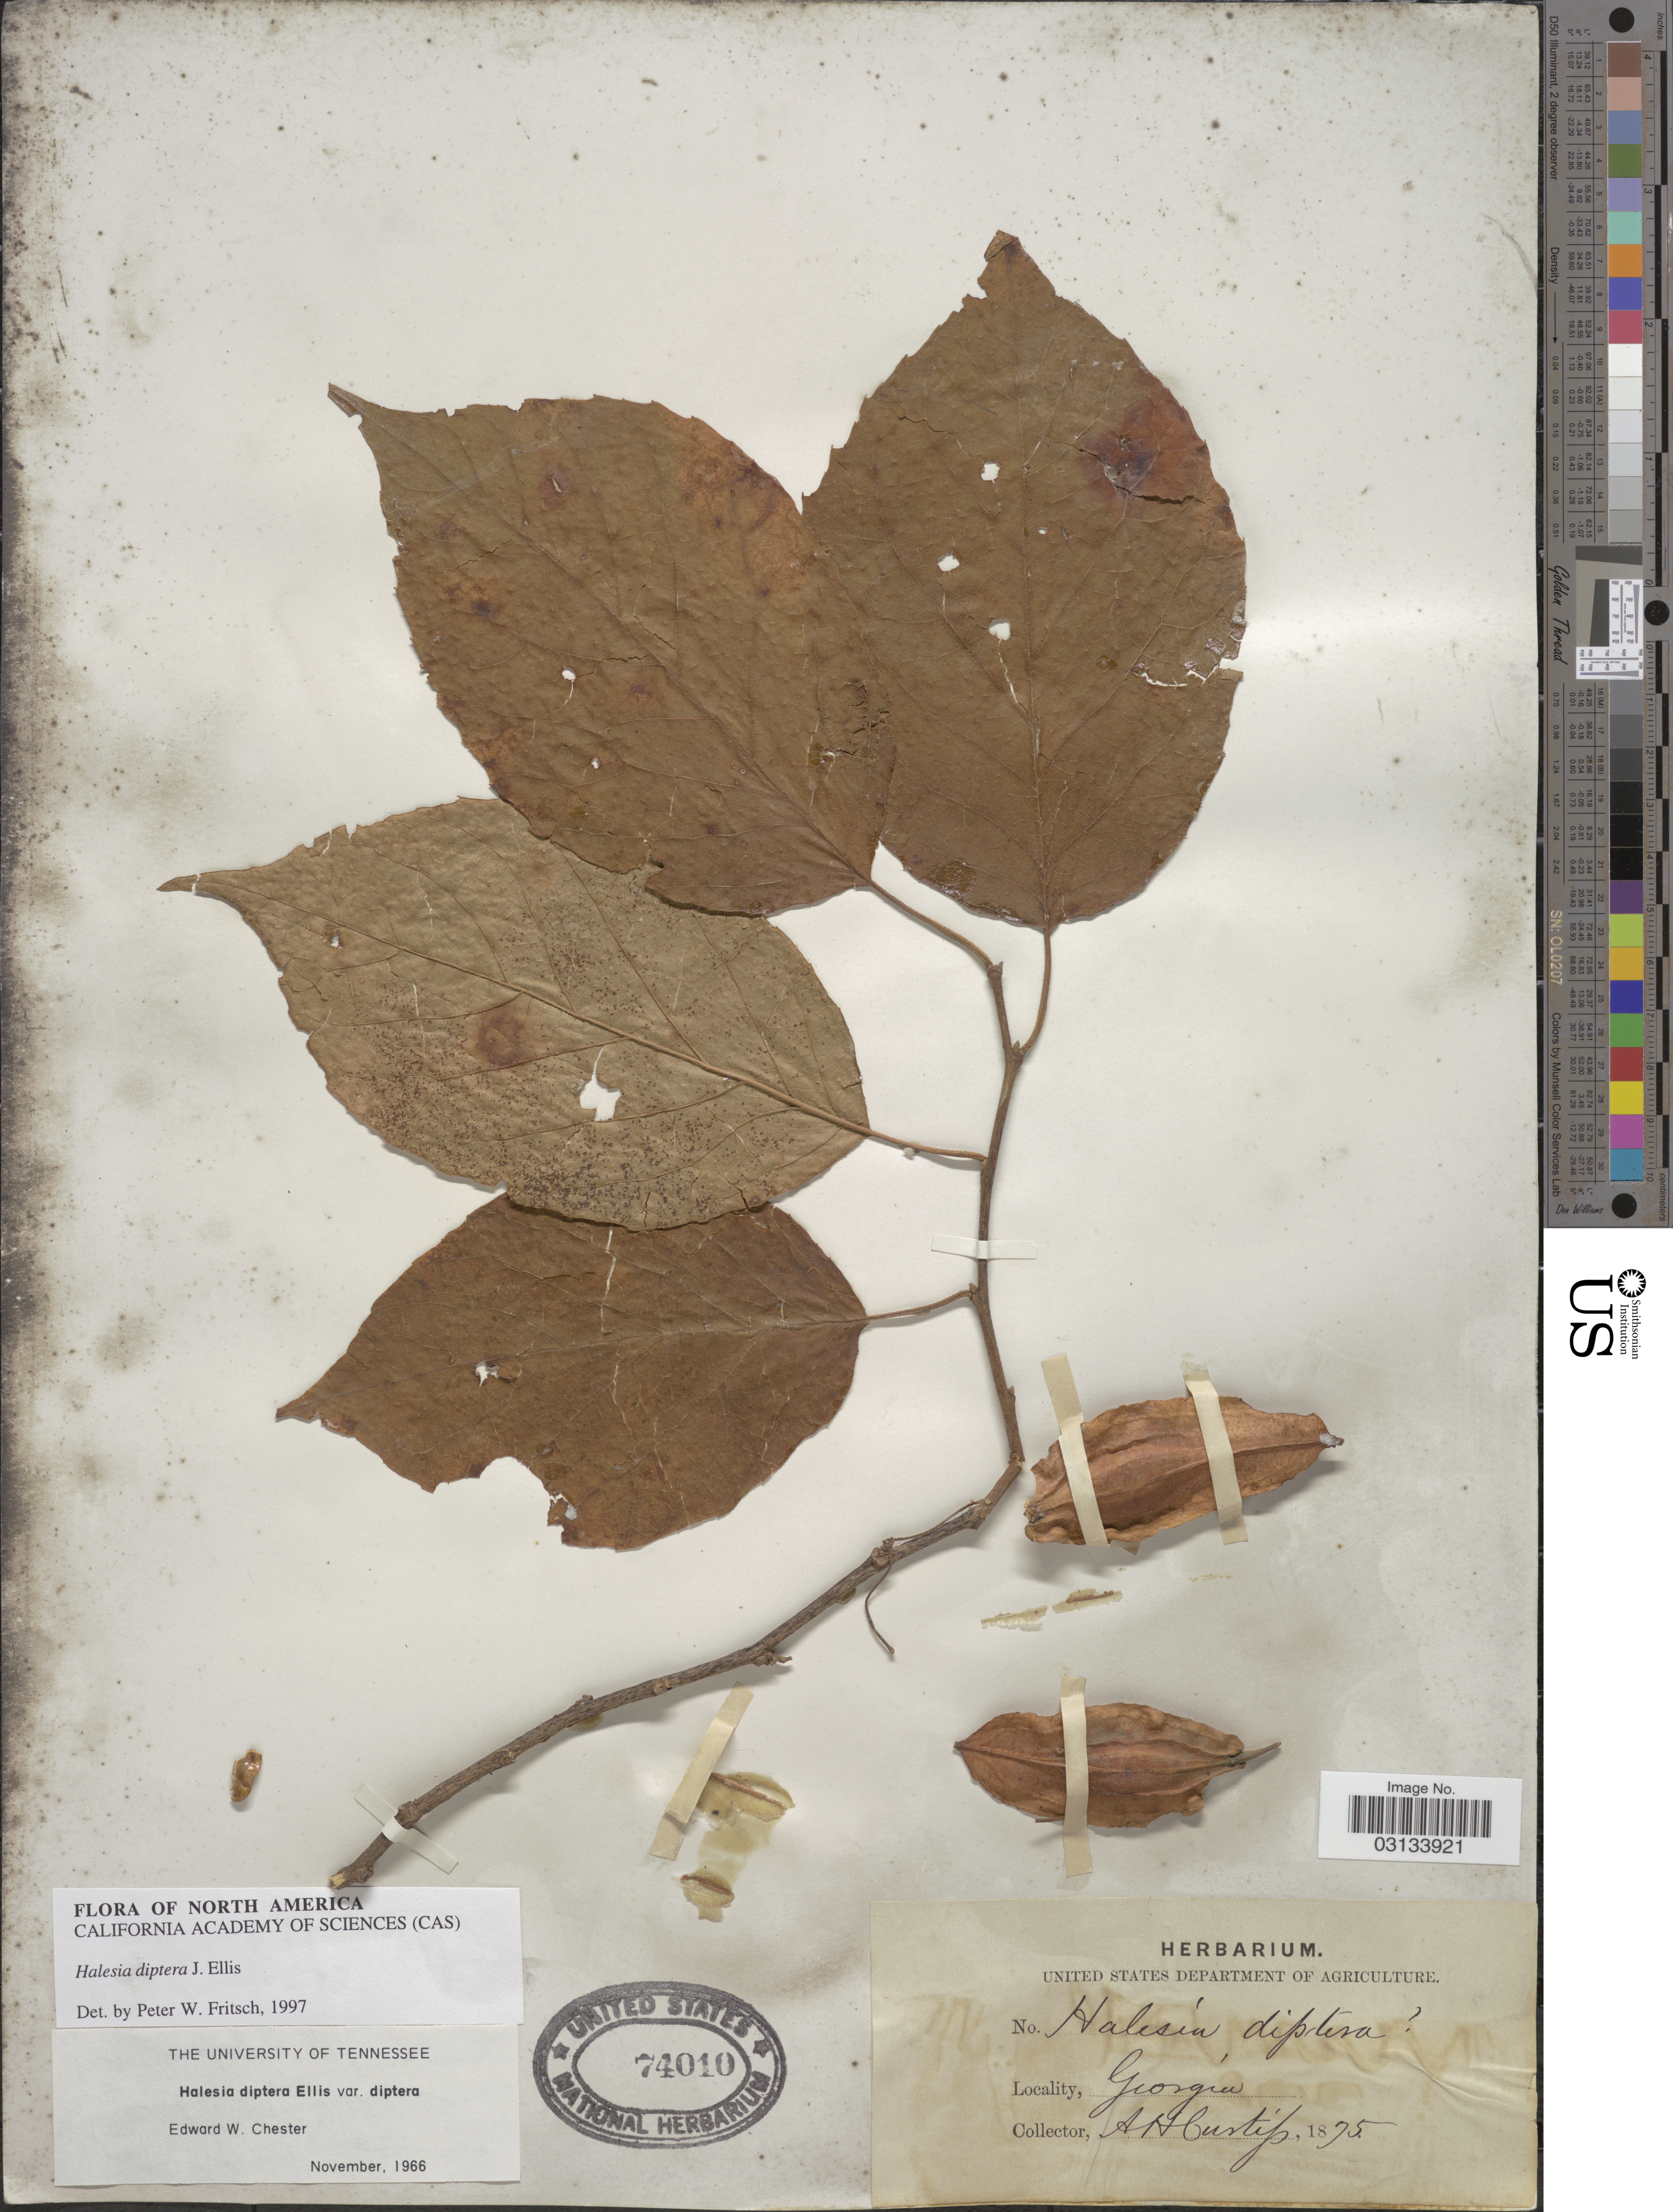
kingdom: Plantae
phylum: Tracheophyta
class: Magnoliopsida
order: Ericales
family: Styracaceae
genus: Halesia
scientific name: Halesia diptera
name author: J. Ellis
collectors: A. H. Curtiss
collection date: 1875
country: United States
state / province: Georgia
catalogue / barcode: US 74010